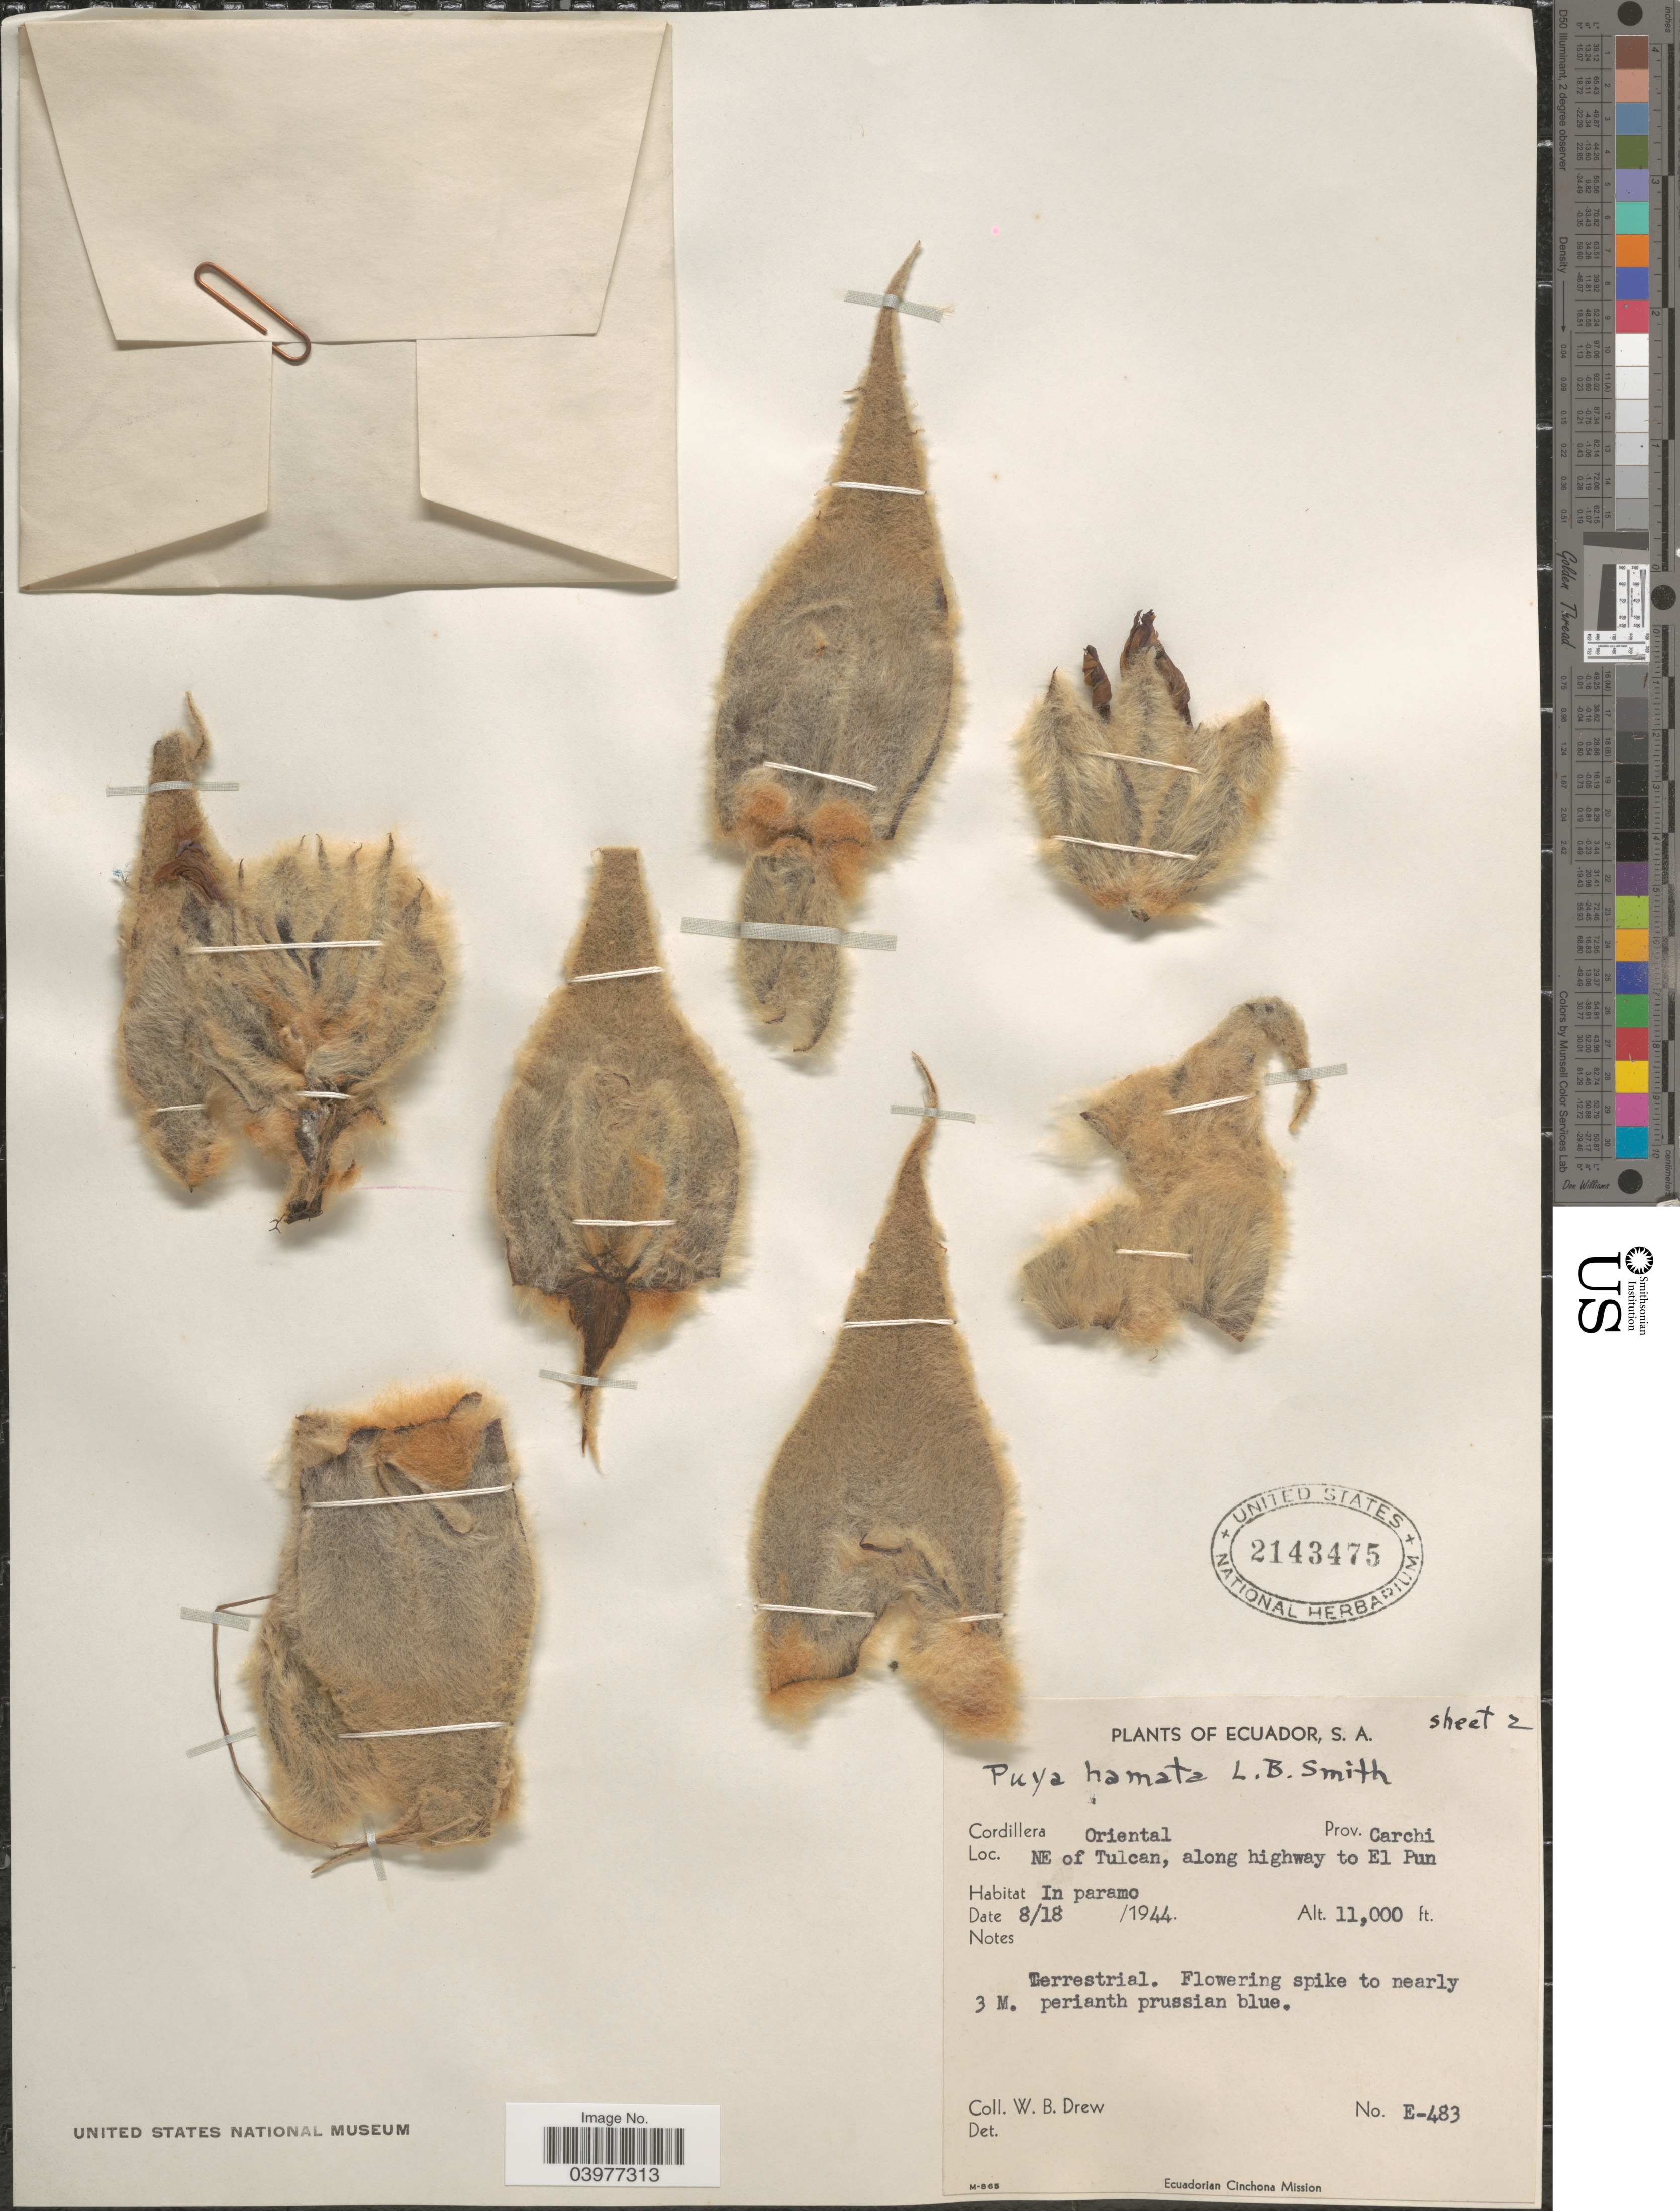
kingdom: Plantae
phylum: Tracheophyta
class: Liliopsida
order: Poales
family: Bromeliaceae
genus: Puya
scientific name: Puya hamata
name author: L.B. Sm.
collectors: W. B. Drew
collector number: E-483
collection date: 1944-08-18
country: Ecuador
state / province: Carchi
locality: Cordillera Oriental. NE of Tulcan, along highway to El Pun.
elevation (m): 3353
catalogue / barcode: US 2143475